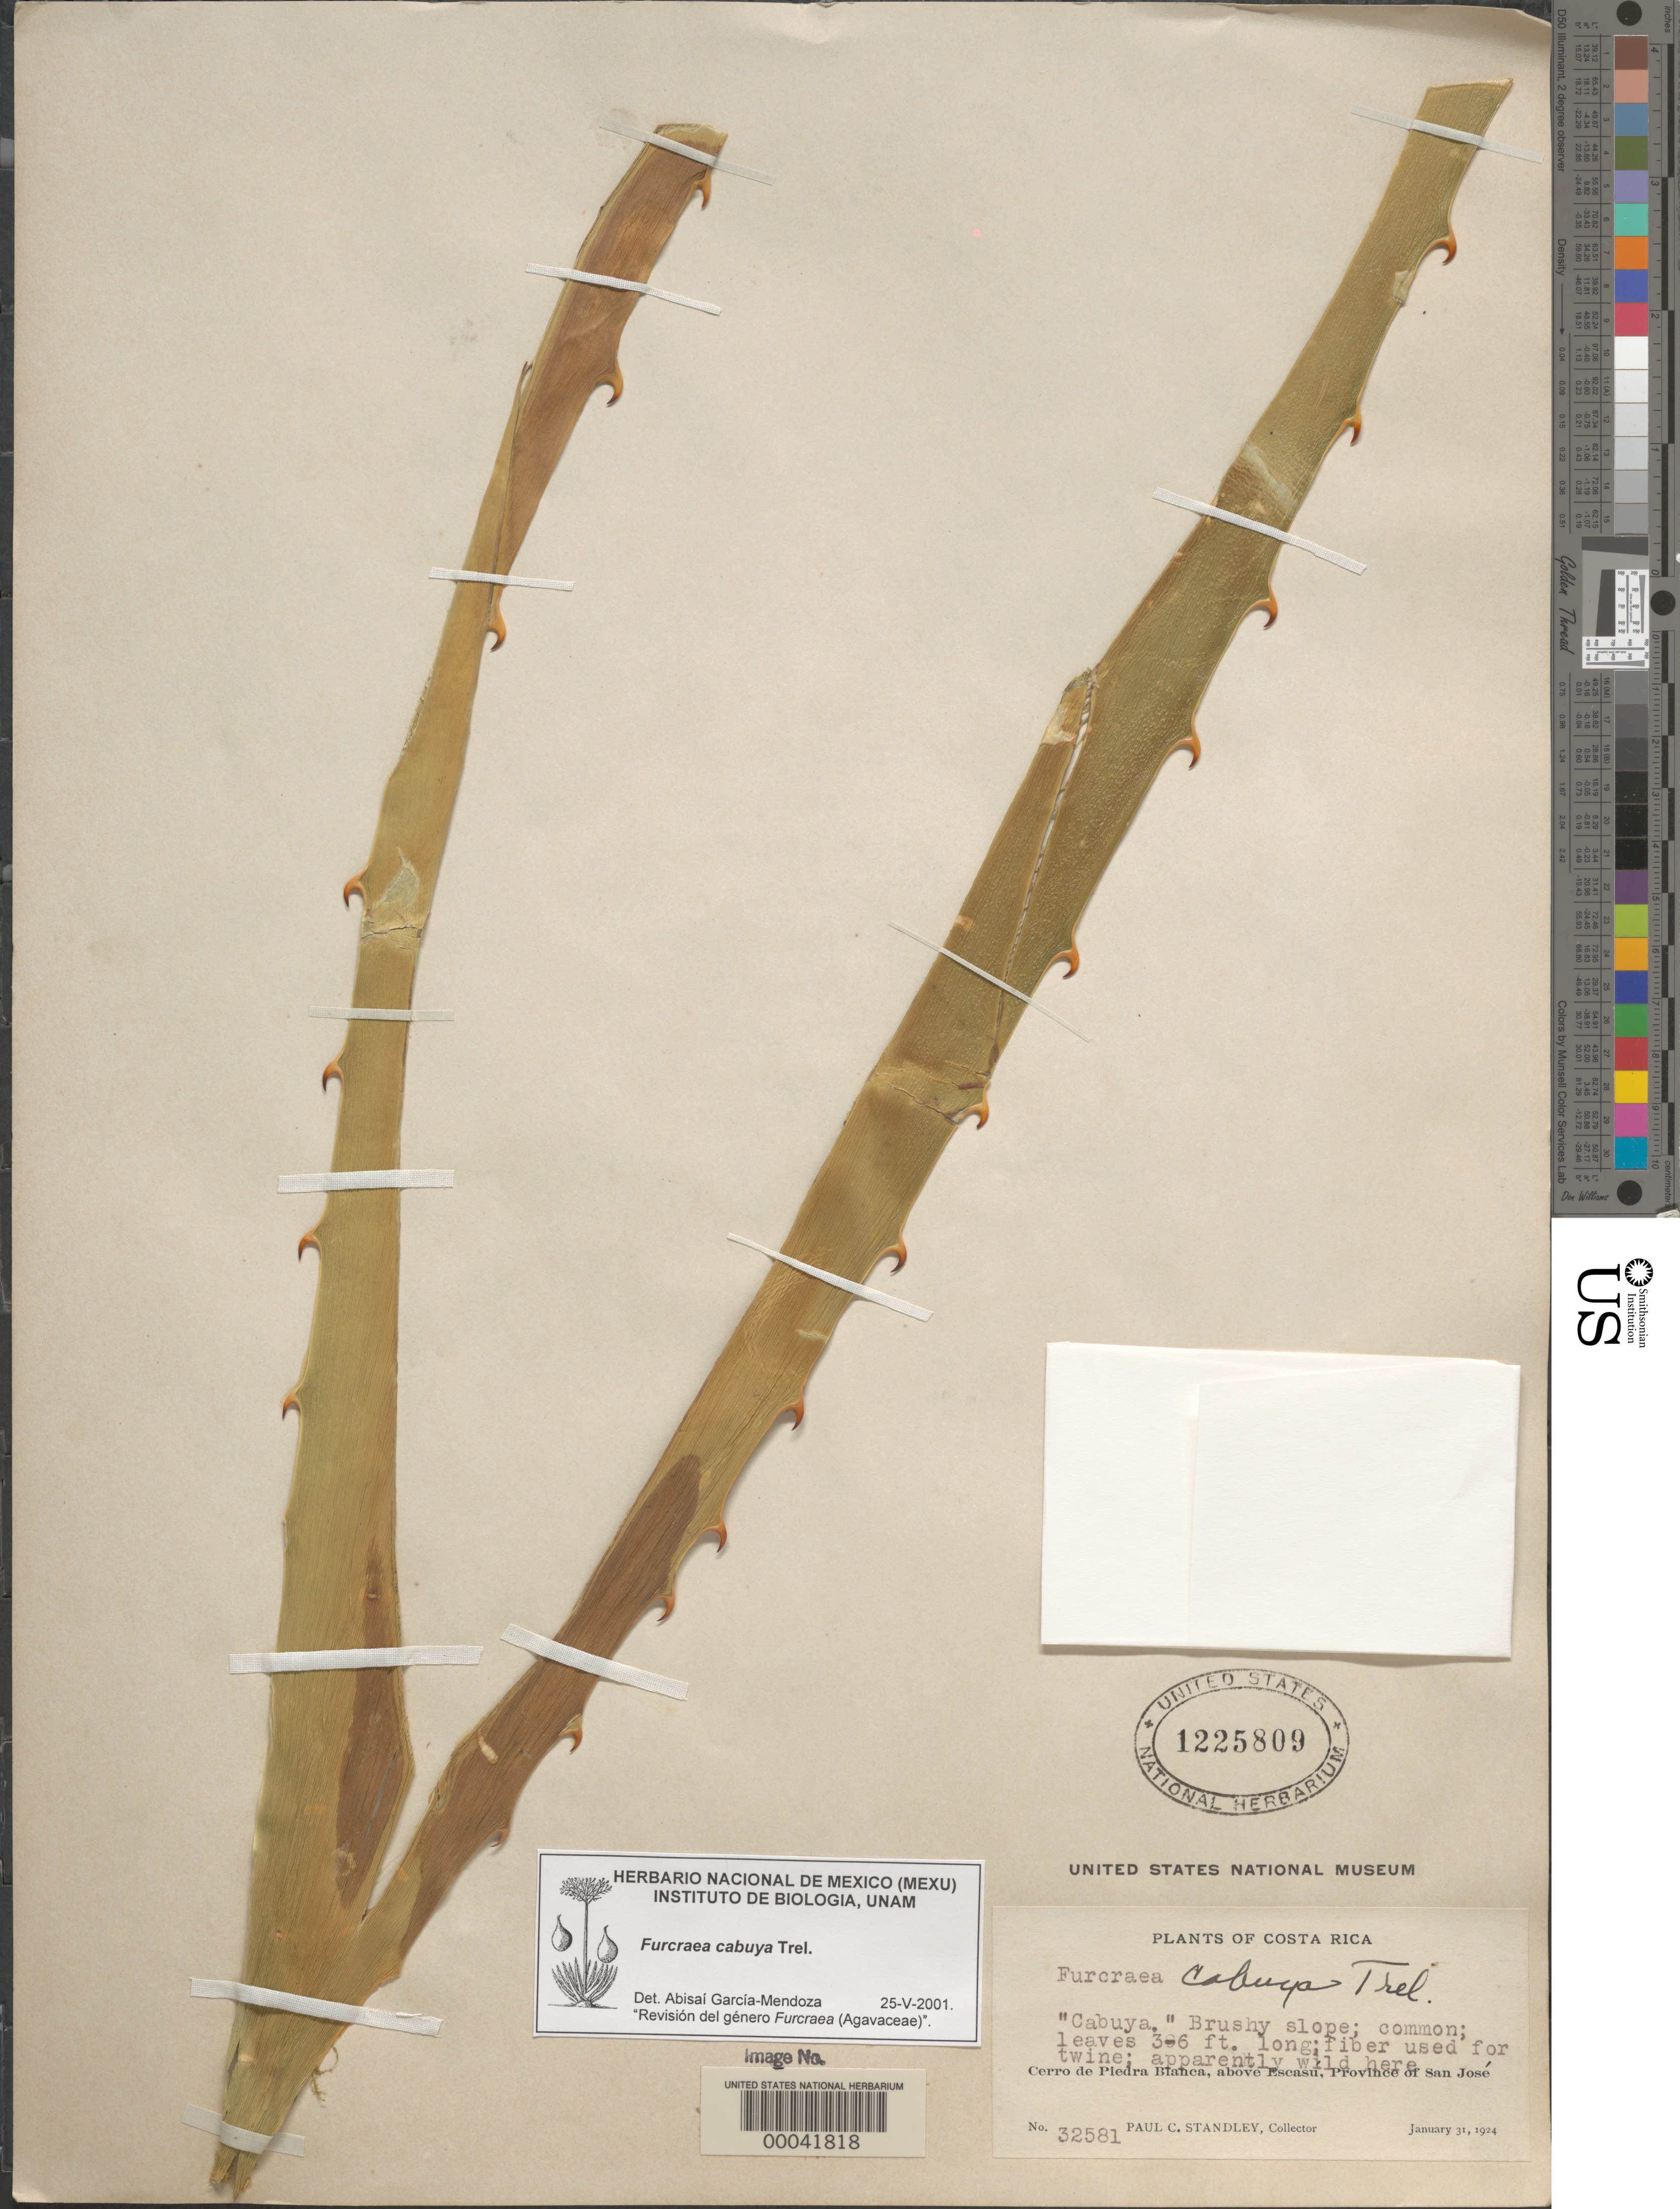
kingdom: Plantae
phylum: Tracheophyta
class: Liliopsida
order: Asparagales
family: Asparagaceae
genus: Furcraea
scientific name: Furcraea cabuya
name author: Trel.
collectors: P. C. Standley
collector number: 32581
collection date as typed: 31 Jan 1924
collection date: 1924-01-31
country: Costa Rica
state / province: San José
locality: Cerro de peidra blacna, above escasu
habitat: Brushy slope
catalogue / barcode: US 1225809